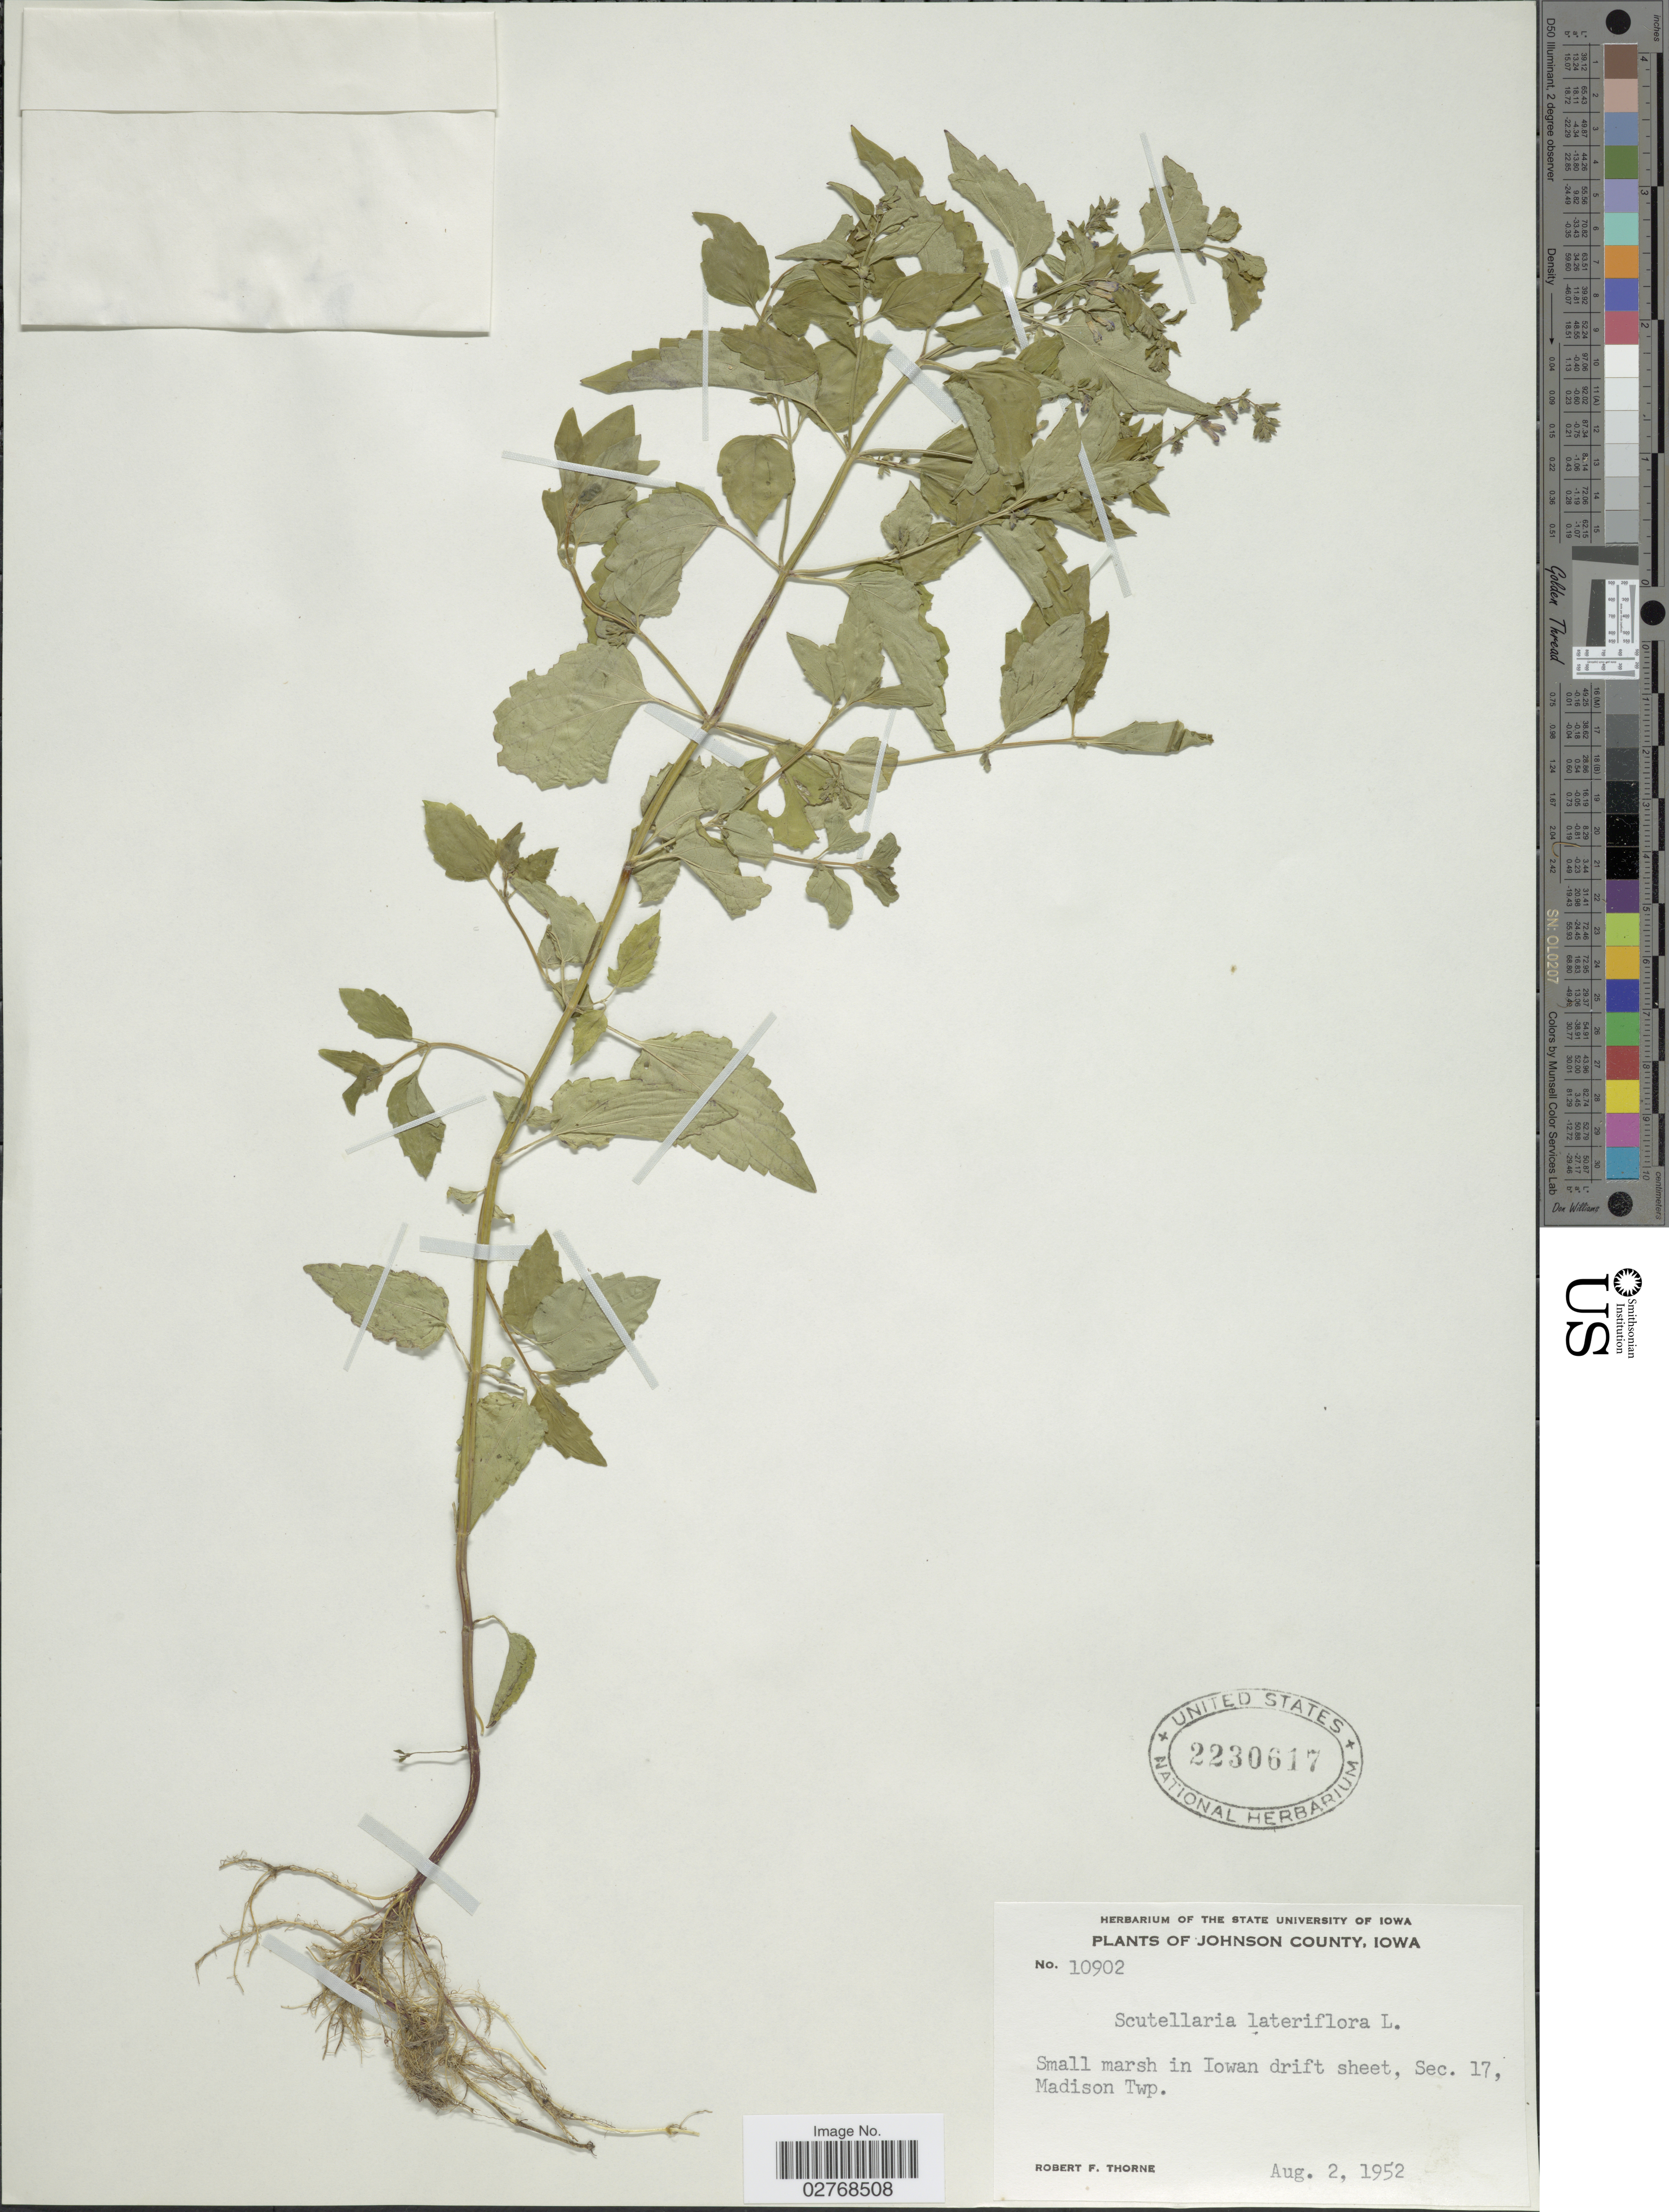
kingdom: Plantae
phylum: Tracheophyta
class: Magnoliopsida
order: Lamiales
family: Lamiaceae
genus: Scutellaria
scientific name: Scutellaria lateriflora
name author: L.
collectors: R. F. Thorne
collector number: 10902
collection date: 1952-08-02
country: United States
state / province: Iowa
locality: Johnson County. Small marsh in Iowan drift sheet, Sec. 17, Madison Twp.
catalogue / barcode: US 2230617